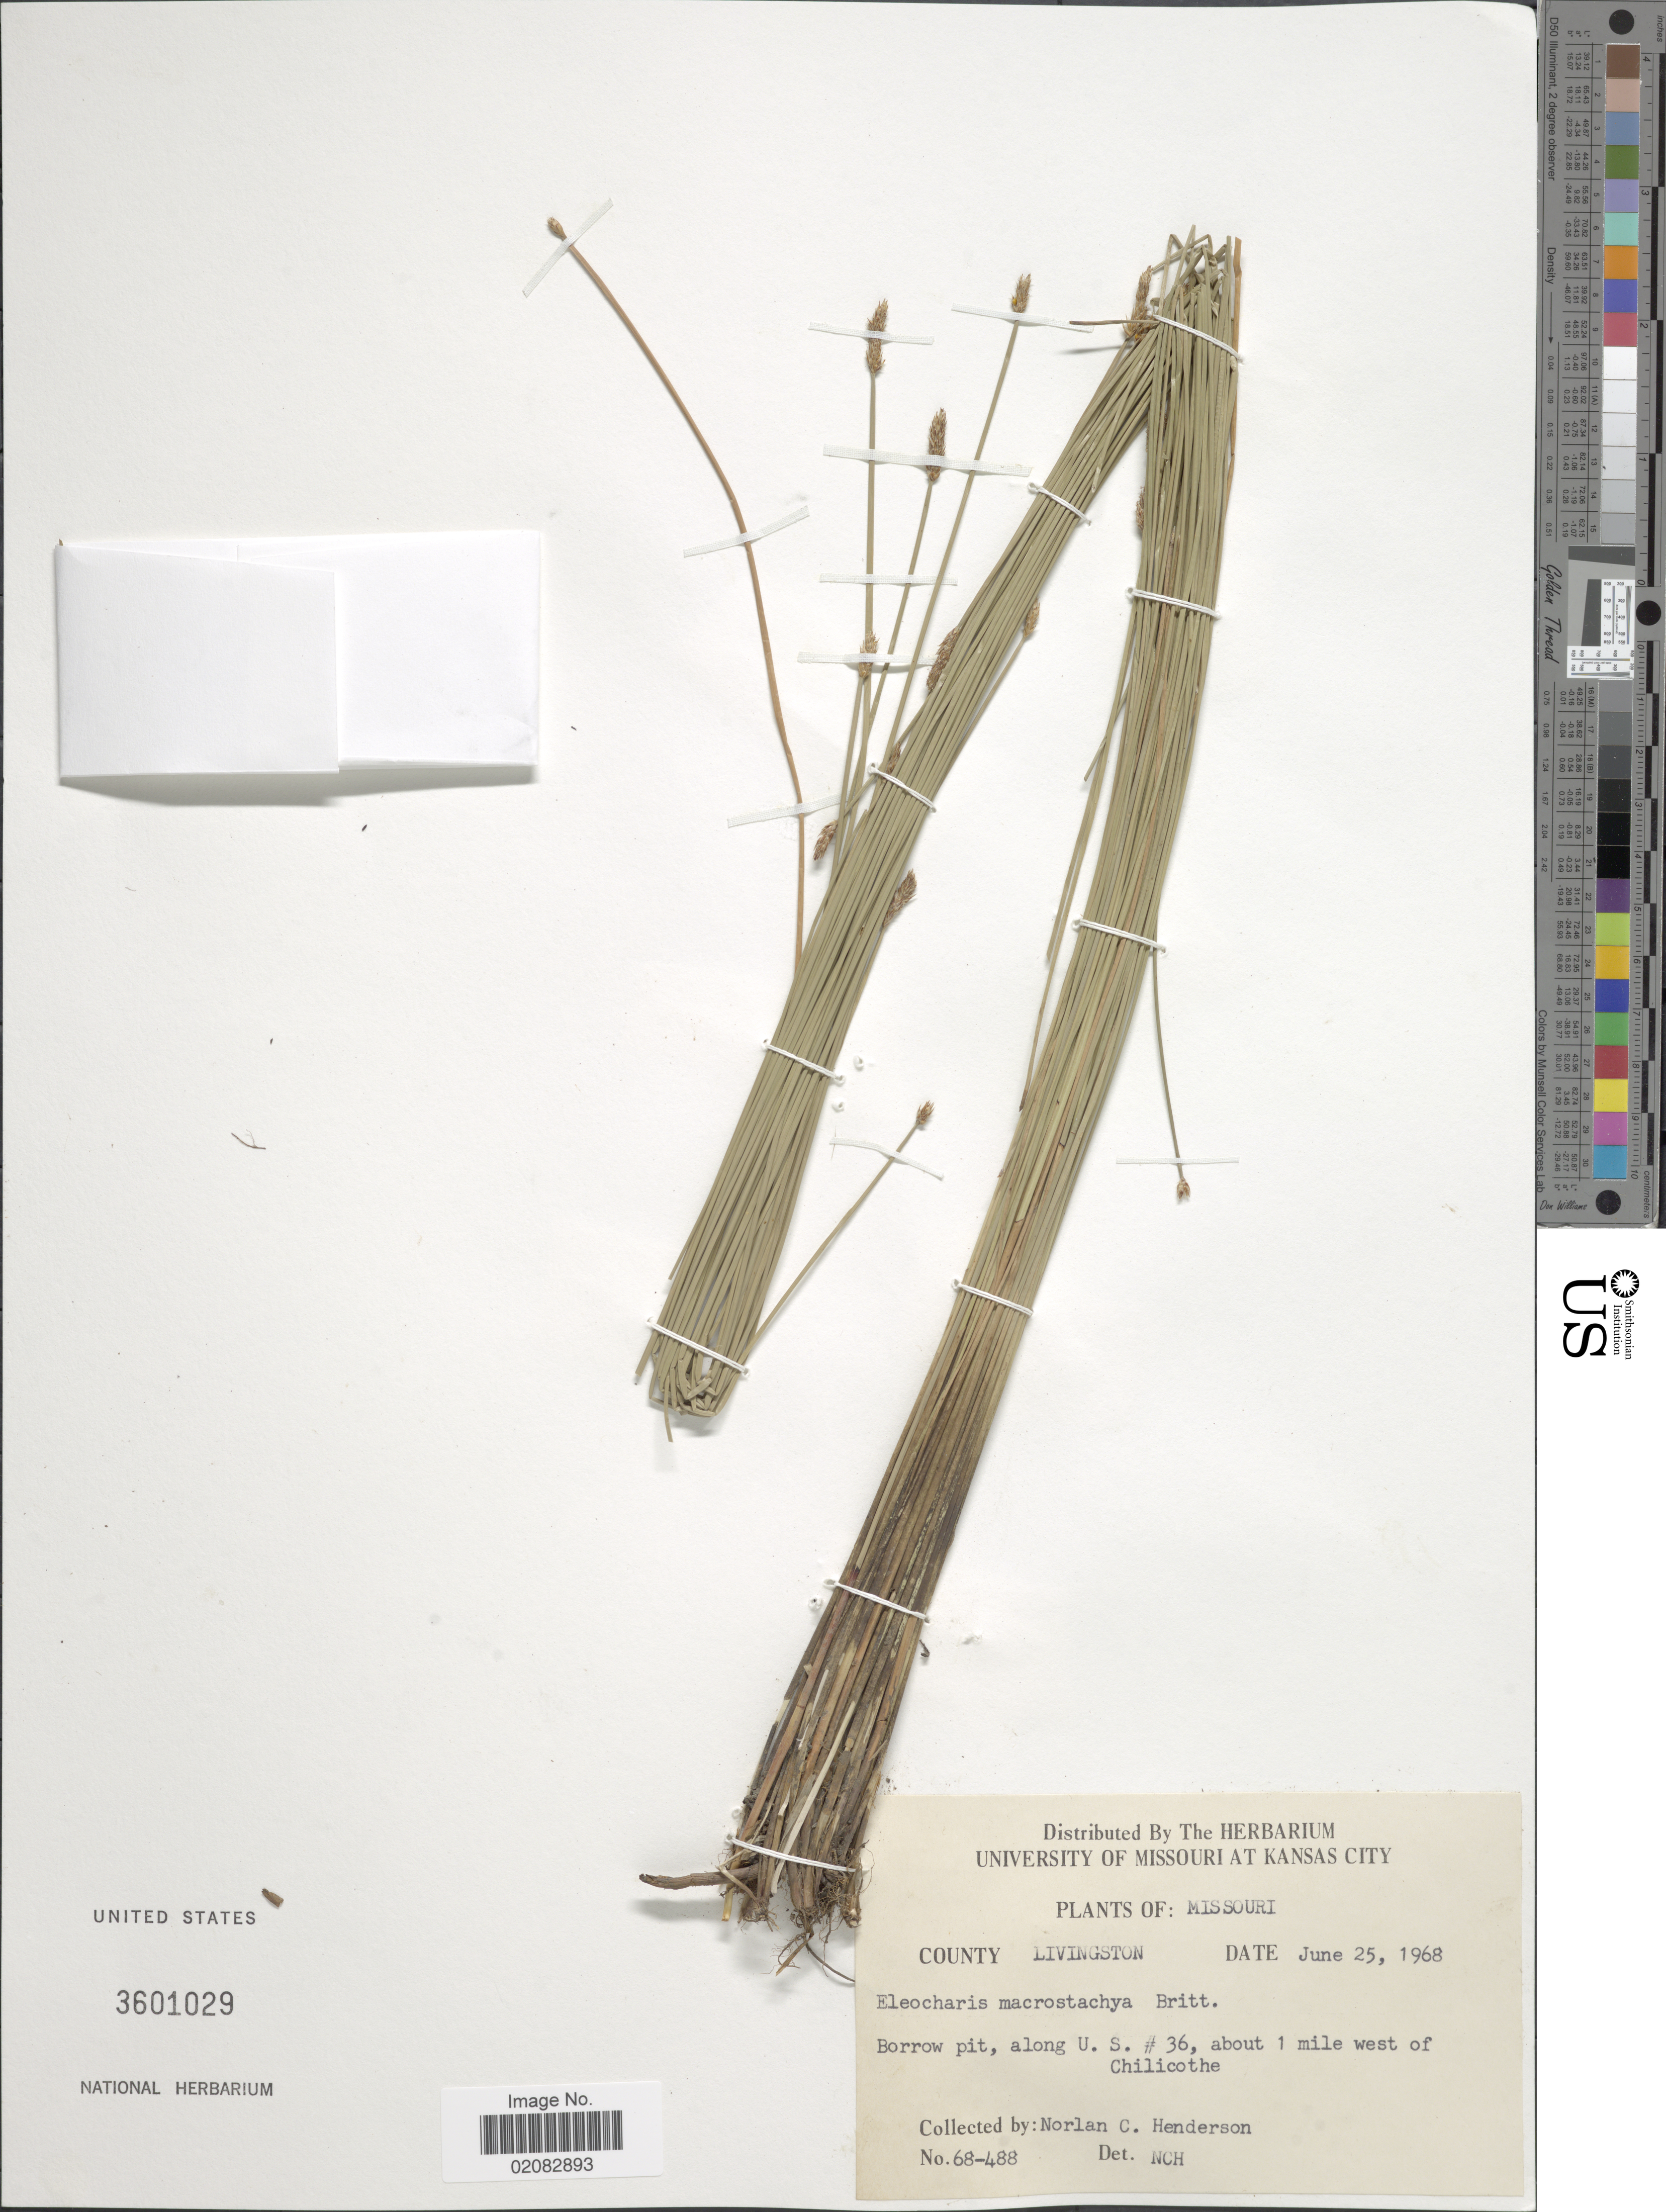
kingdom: Plantae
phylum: Tracheophyta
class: Liliopsida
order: Poales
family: Cyperaceae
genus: Eleocharis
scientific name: Eleocharis macrostachya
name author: Britton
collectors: N. C. Henderson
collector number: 68-488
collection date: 1968-06-25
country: United States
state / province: Missouri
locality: County Livingston, Borrow pit, along U.S. #36, about 1 mile west of Chilicothe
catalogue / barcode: US 3601029